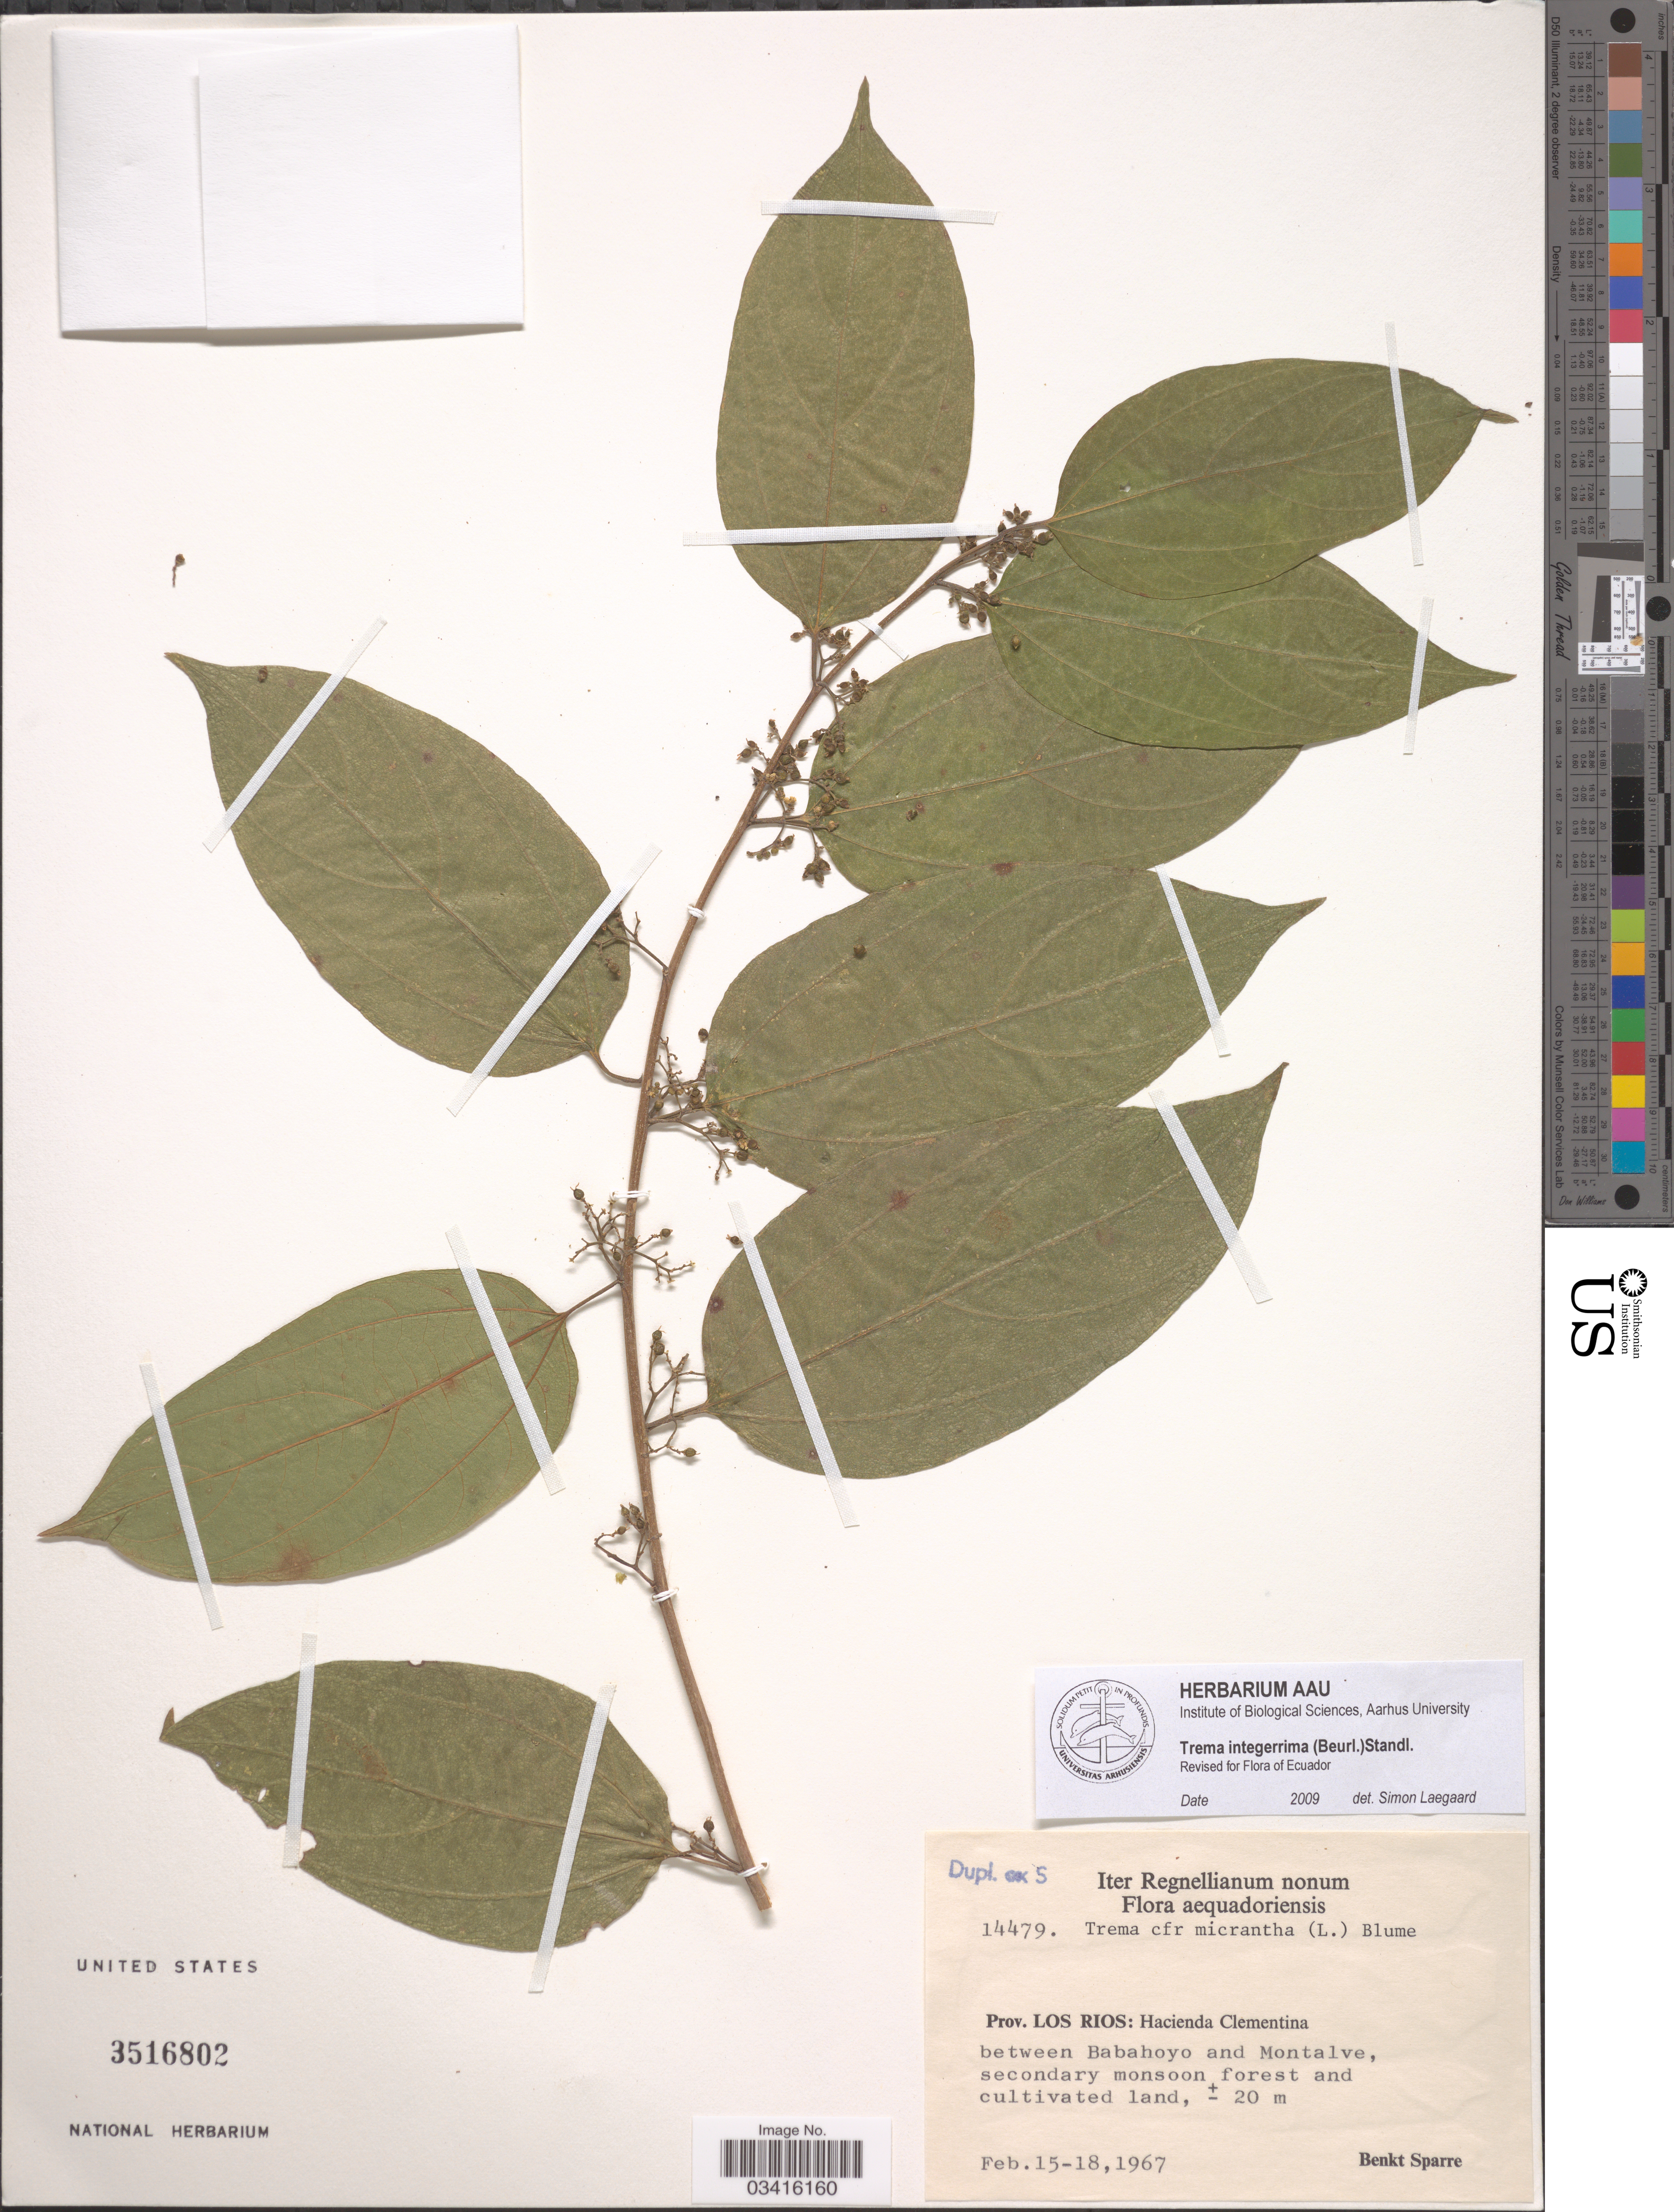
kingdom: Plantae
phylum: Tracheophyta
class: Magnoliopsida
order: Rosales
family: Cannabaceae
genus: Trema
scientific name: Trema integerrimum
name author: (Beurl.) Standl.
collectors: B. Sparre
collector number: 14479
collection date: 1967-02-15/1967-02-18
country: Ecuador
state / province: Los Ríos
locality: Hacienda Clementina between Babahoyo and Montalve.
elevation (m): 20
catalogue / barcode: US 3516802